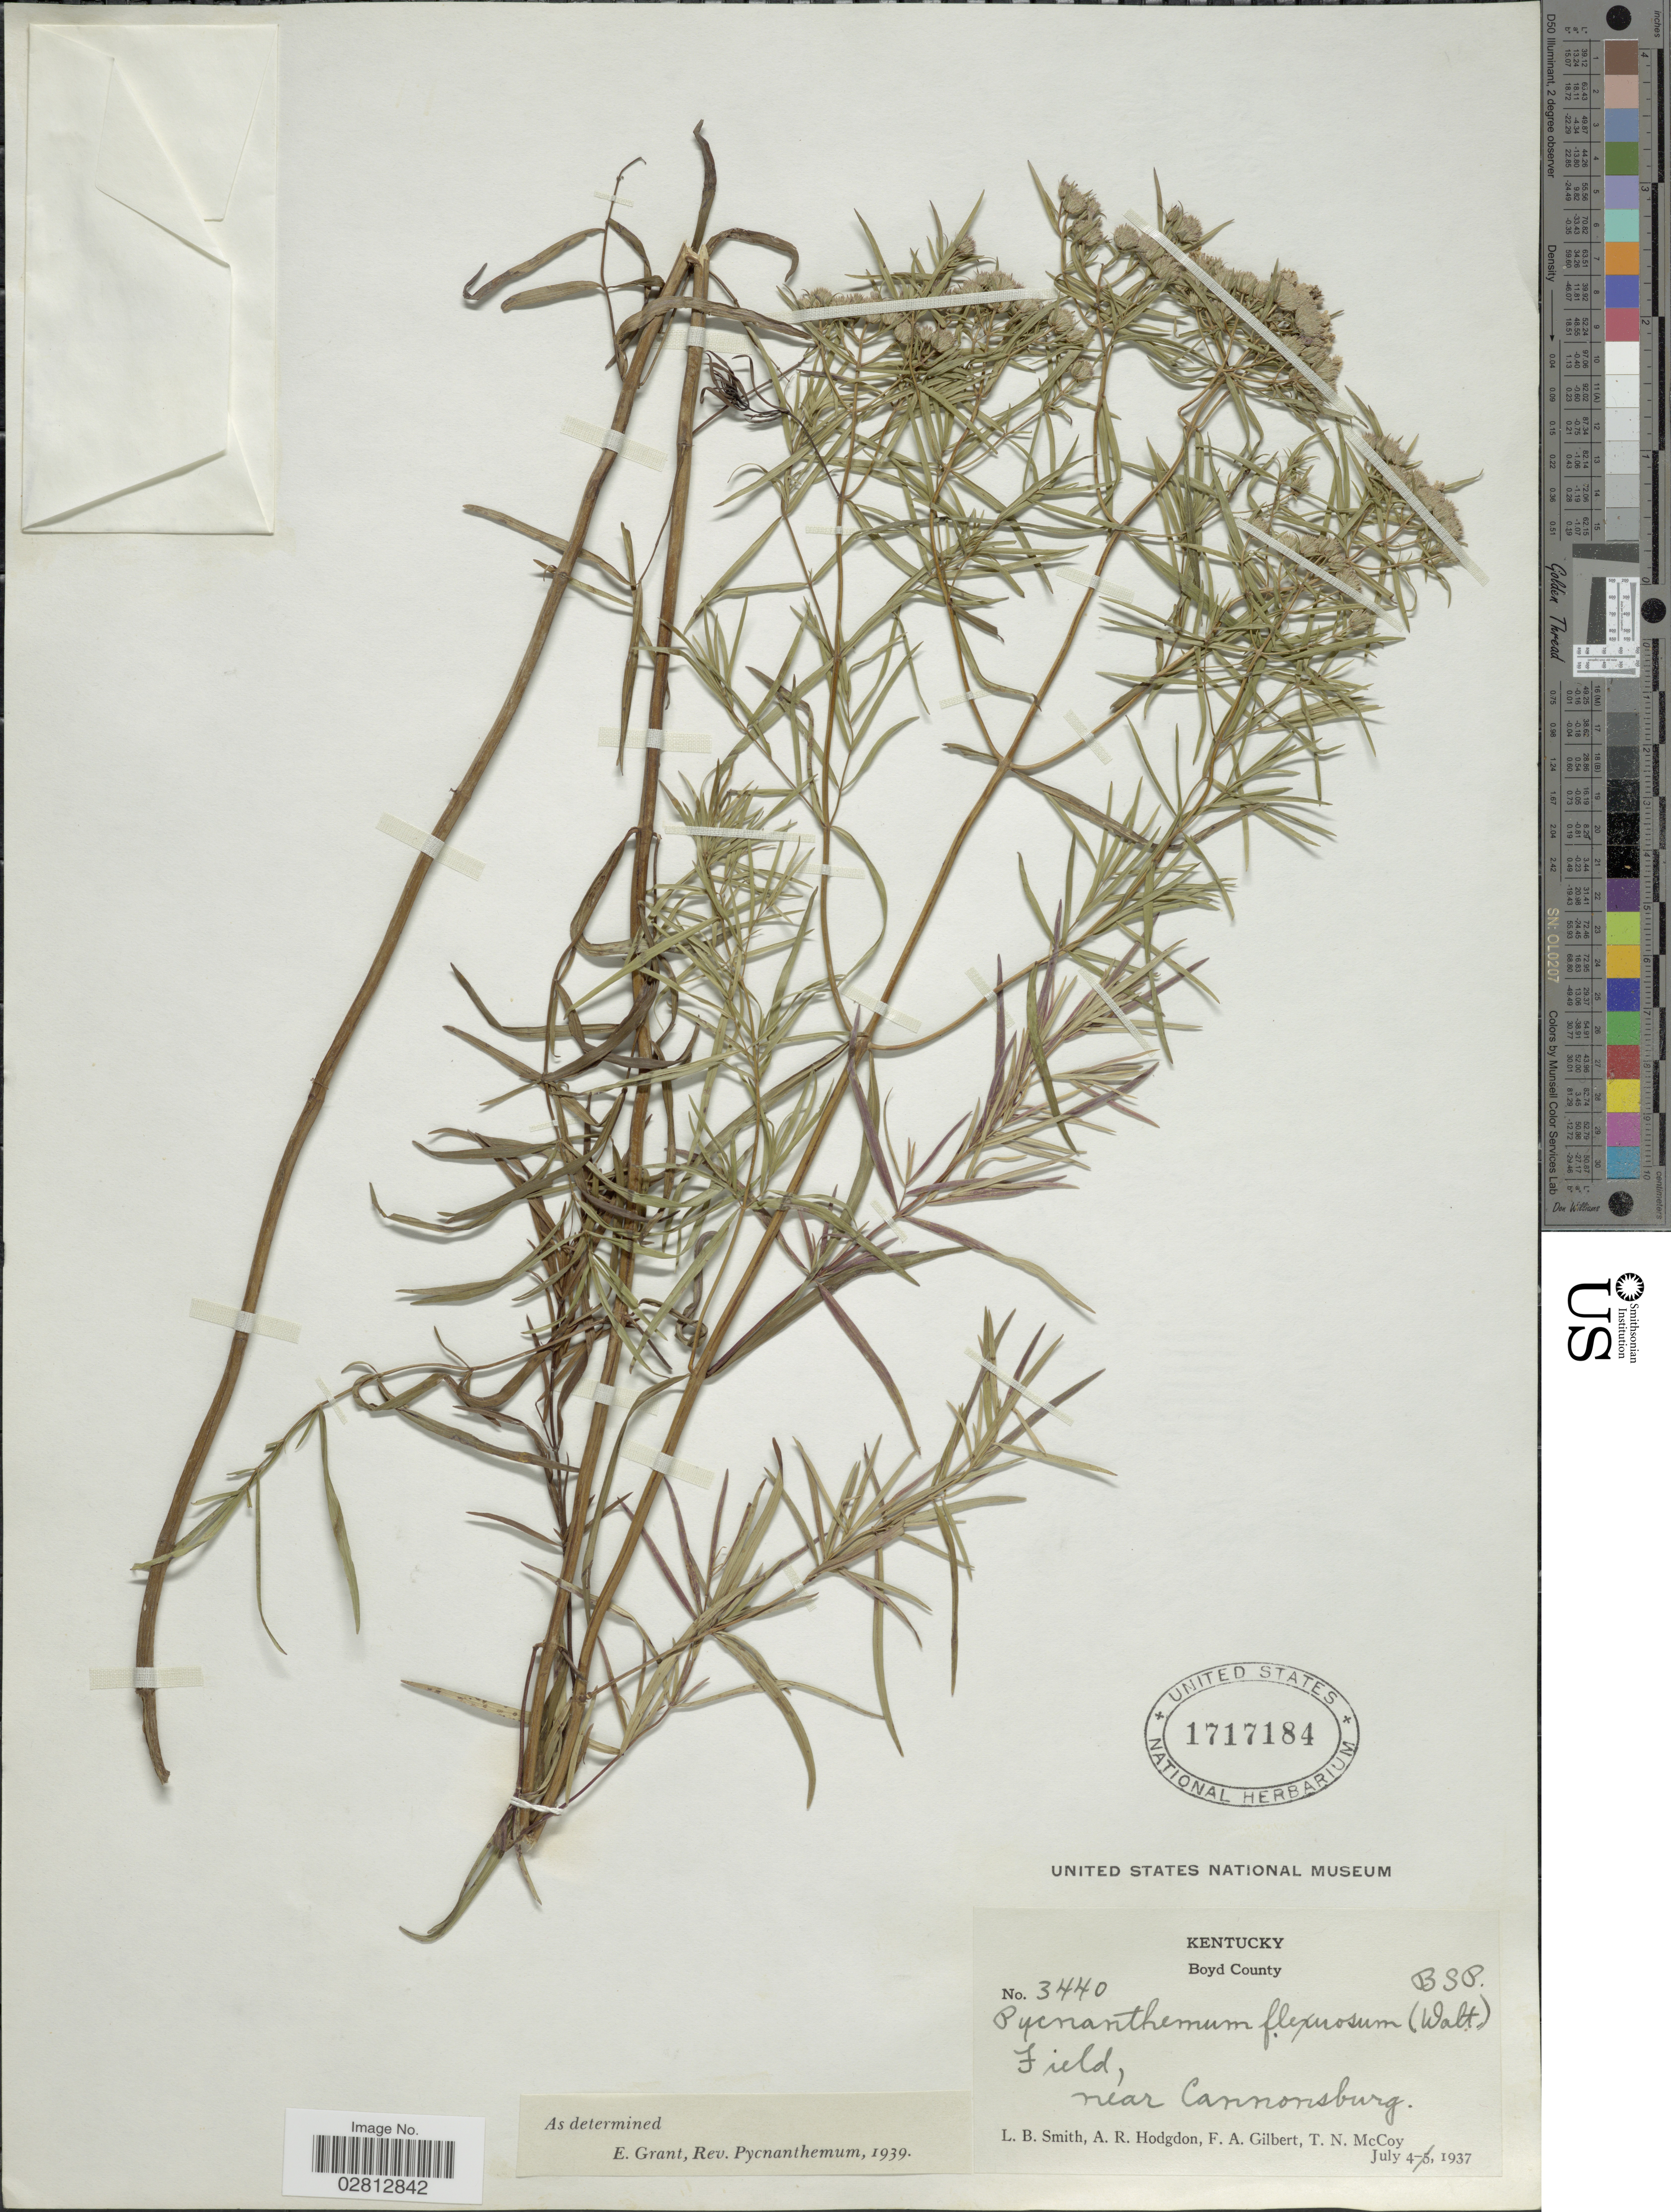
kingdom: Plantae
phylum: Tracheophyta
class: Magnoliopsida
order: Lamiales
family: Lamiaceae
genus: Pycnanthemum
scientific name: Pycnanthemum tenuifolium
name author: Schrad.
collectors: L. Smith, A. R. Hodgdon, F. A. Gilbert & T. N. McCoy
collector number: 3440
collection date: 1937-07-04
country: United States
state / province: Kentucky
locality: Boyd County. Field, near Cannonsburg.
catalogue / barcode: US 1717184